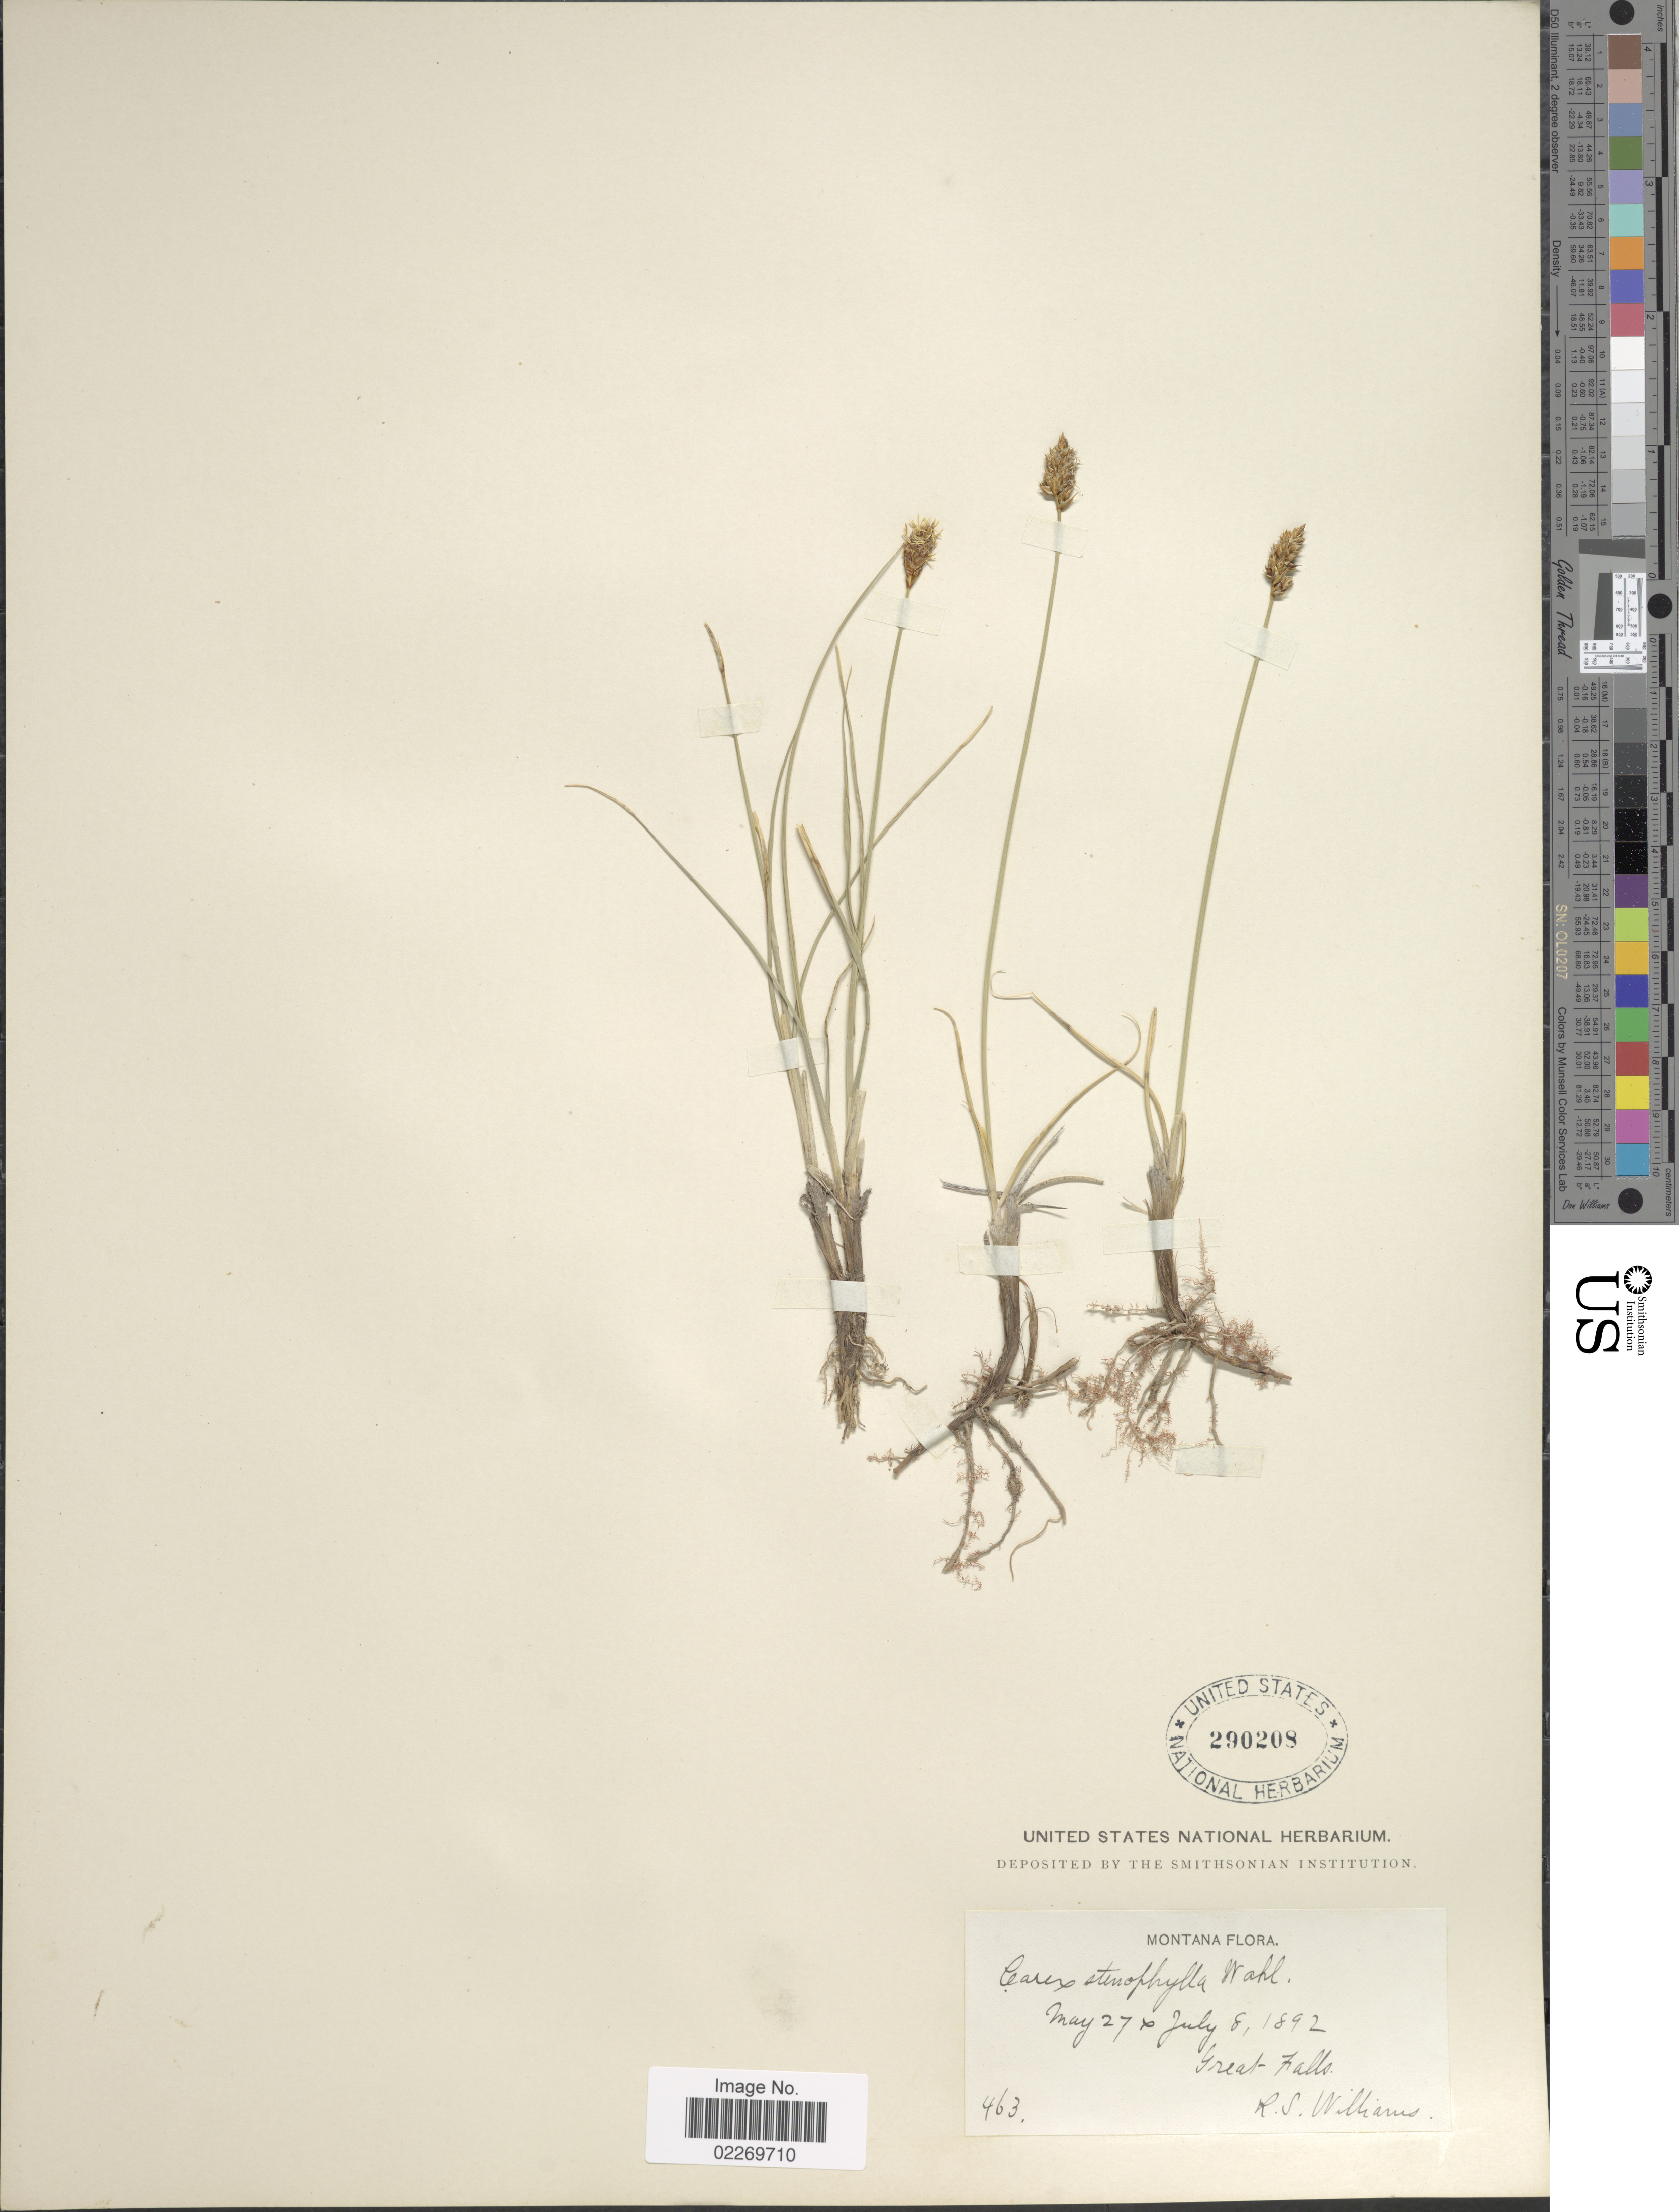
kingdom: Plantae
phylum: Tracheophyta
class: Liliopsida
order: Poales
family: Cyperaceae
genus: Carex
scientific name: Carex eleocharis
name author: L.H. Bailey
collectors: R. S. Williams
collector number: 463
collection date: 1892-05-27/1892-07-08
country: United States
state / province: Montana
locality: Great Falls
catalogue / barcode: US 290208